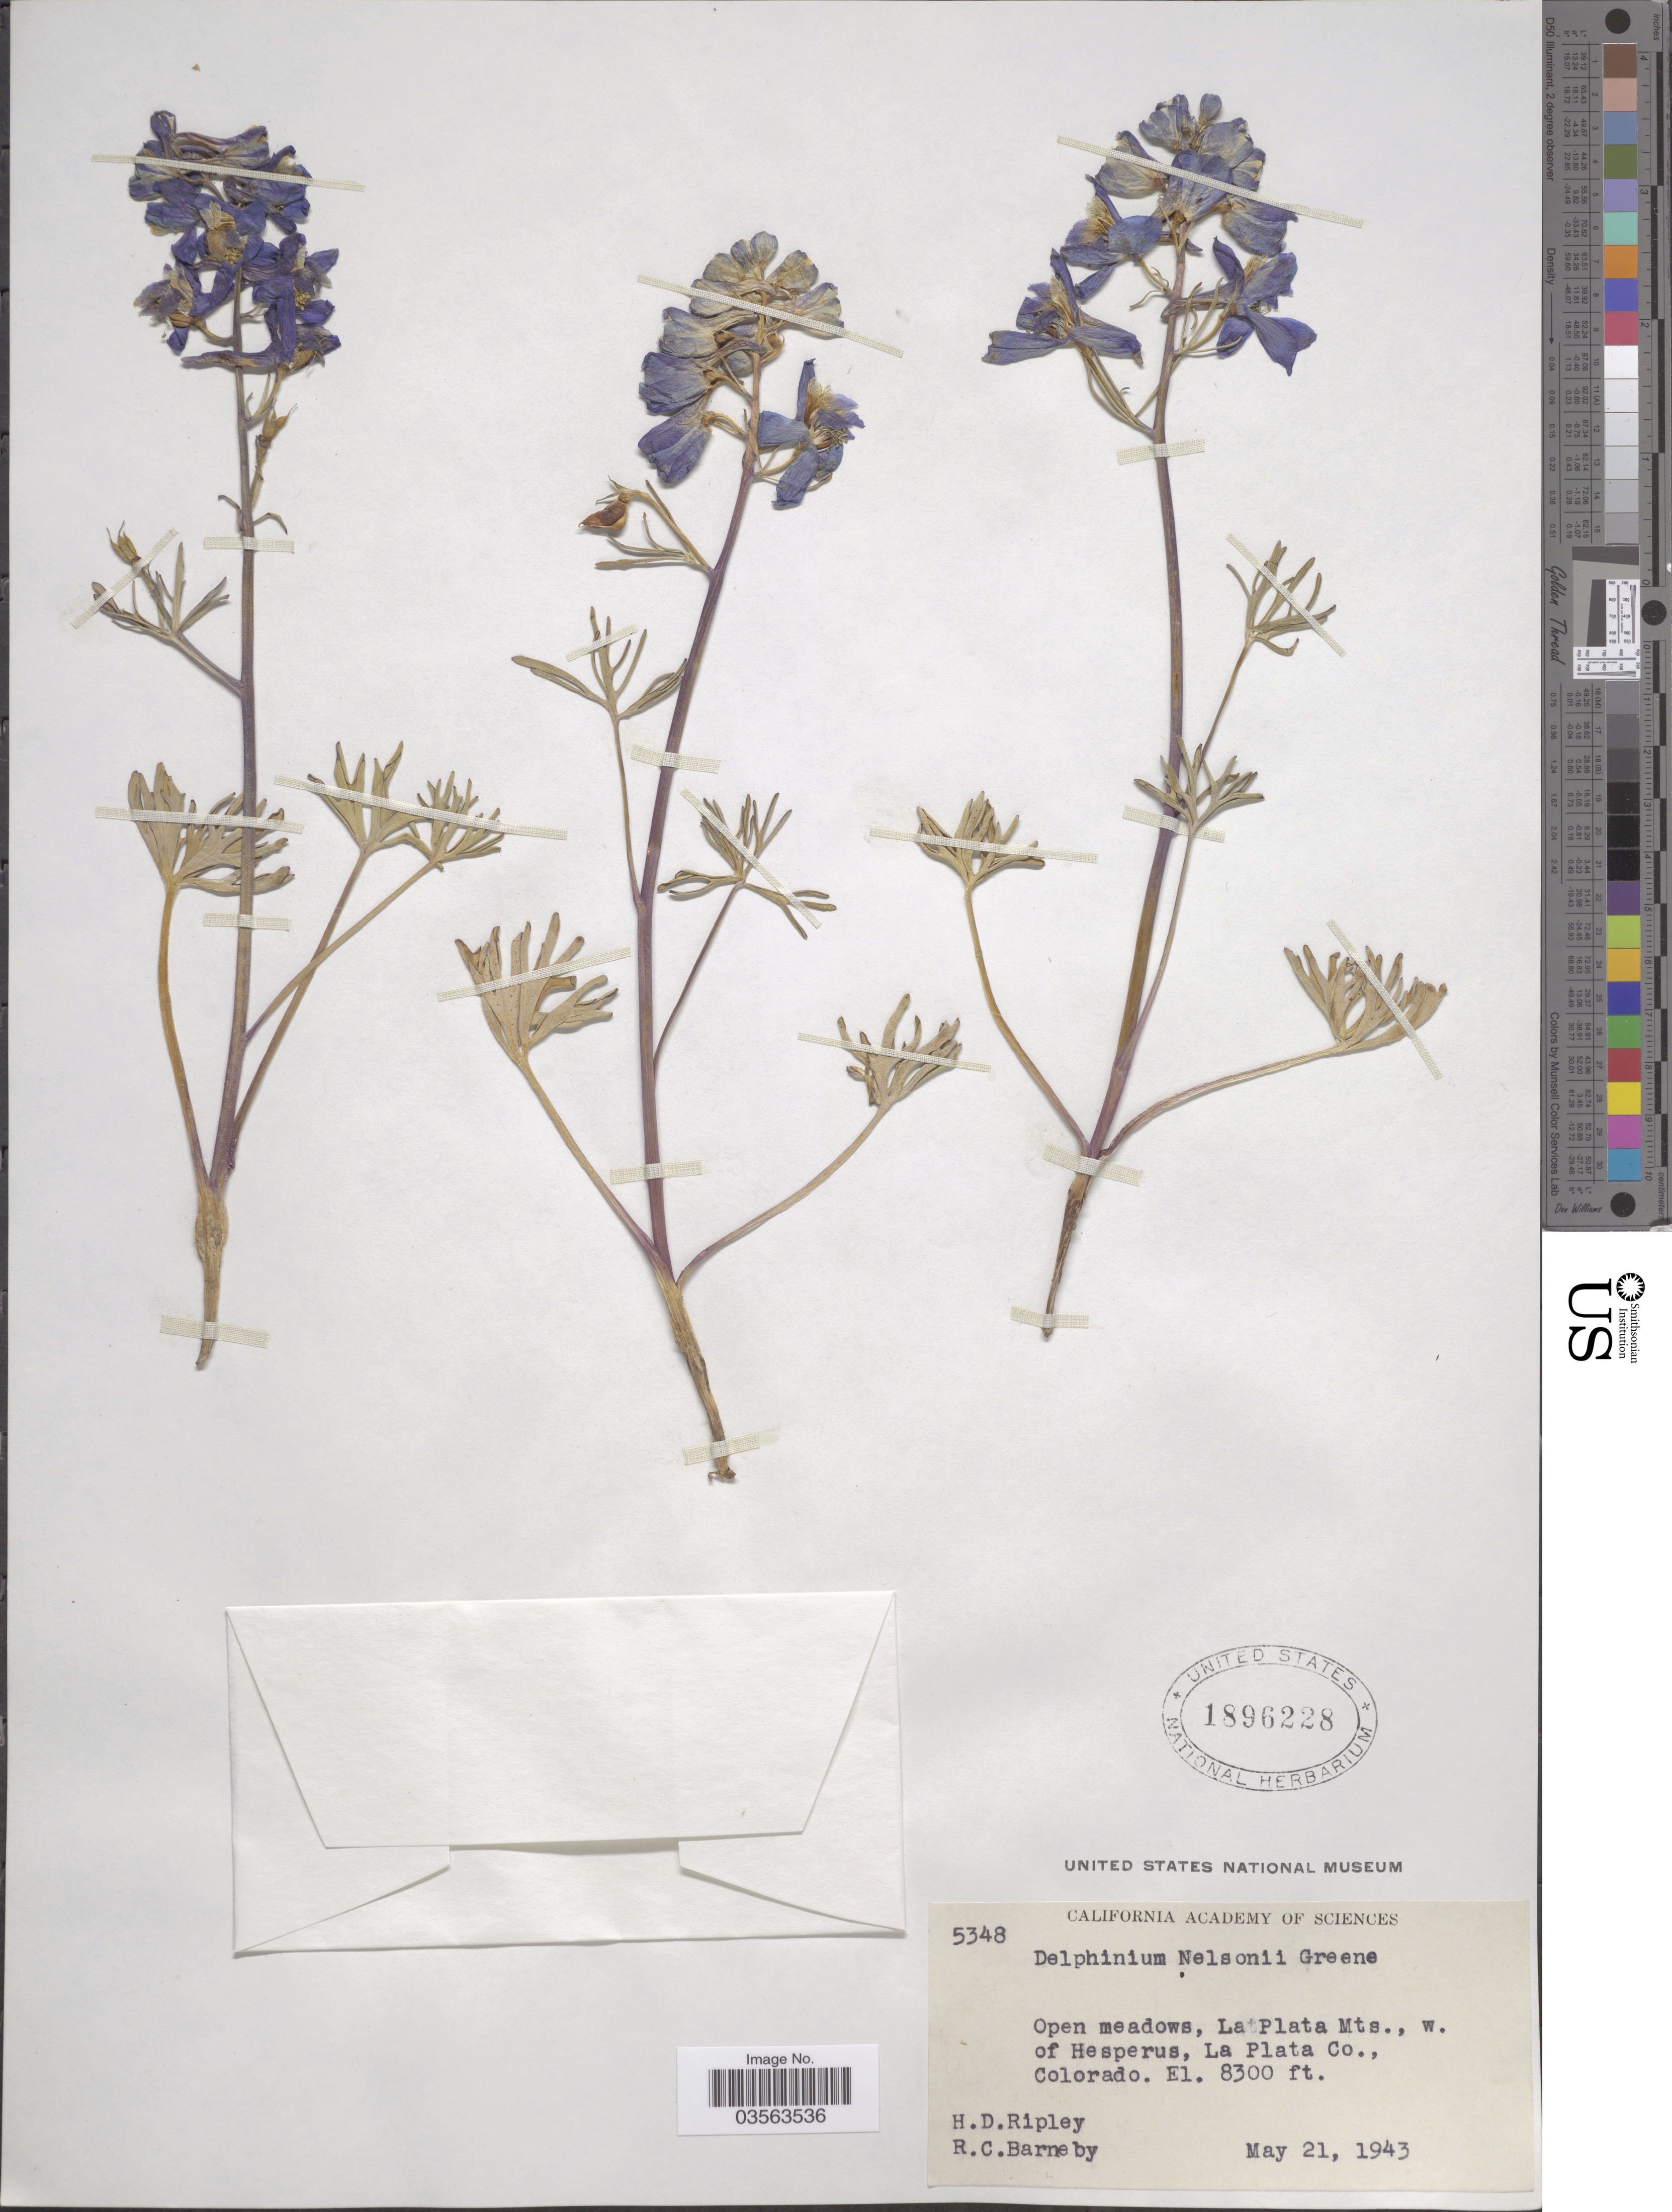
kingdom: Plantae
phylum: Tracheophyta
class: Magnoliopsida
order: Ranunculales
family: Ranunculaceae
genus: Delphinium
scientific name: Delphinium nelsonii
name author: Greene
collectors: H. Ripley & R. C. Barneby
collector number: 5348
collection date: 1943-05-21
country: United States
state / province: Colorado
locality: Open meadows, La Plata Mts., w. of Hesperus, La Plata Co.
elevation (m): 2530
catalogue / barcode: US 1896228